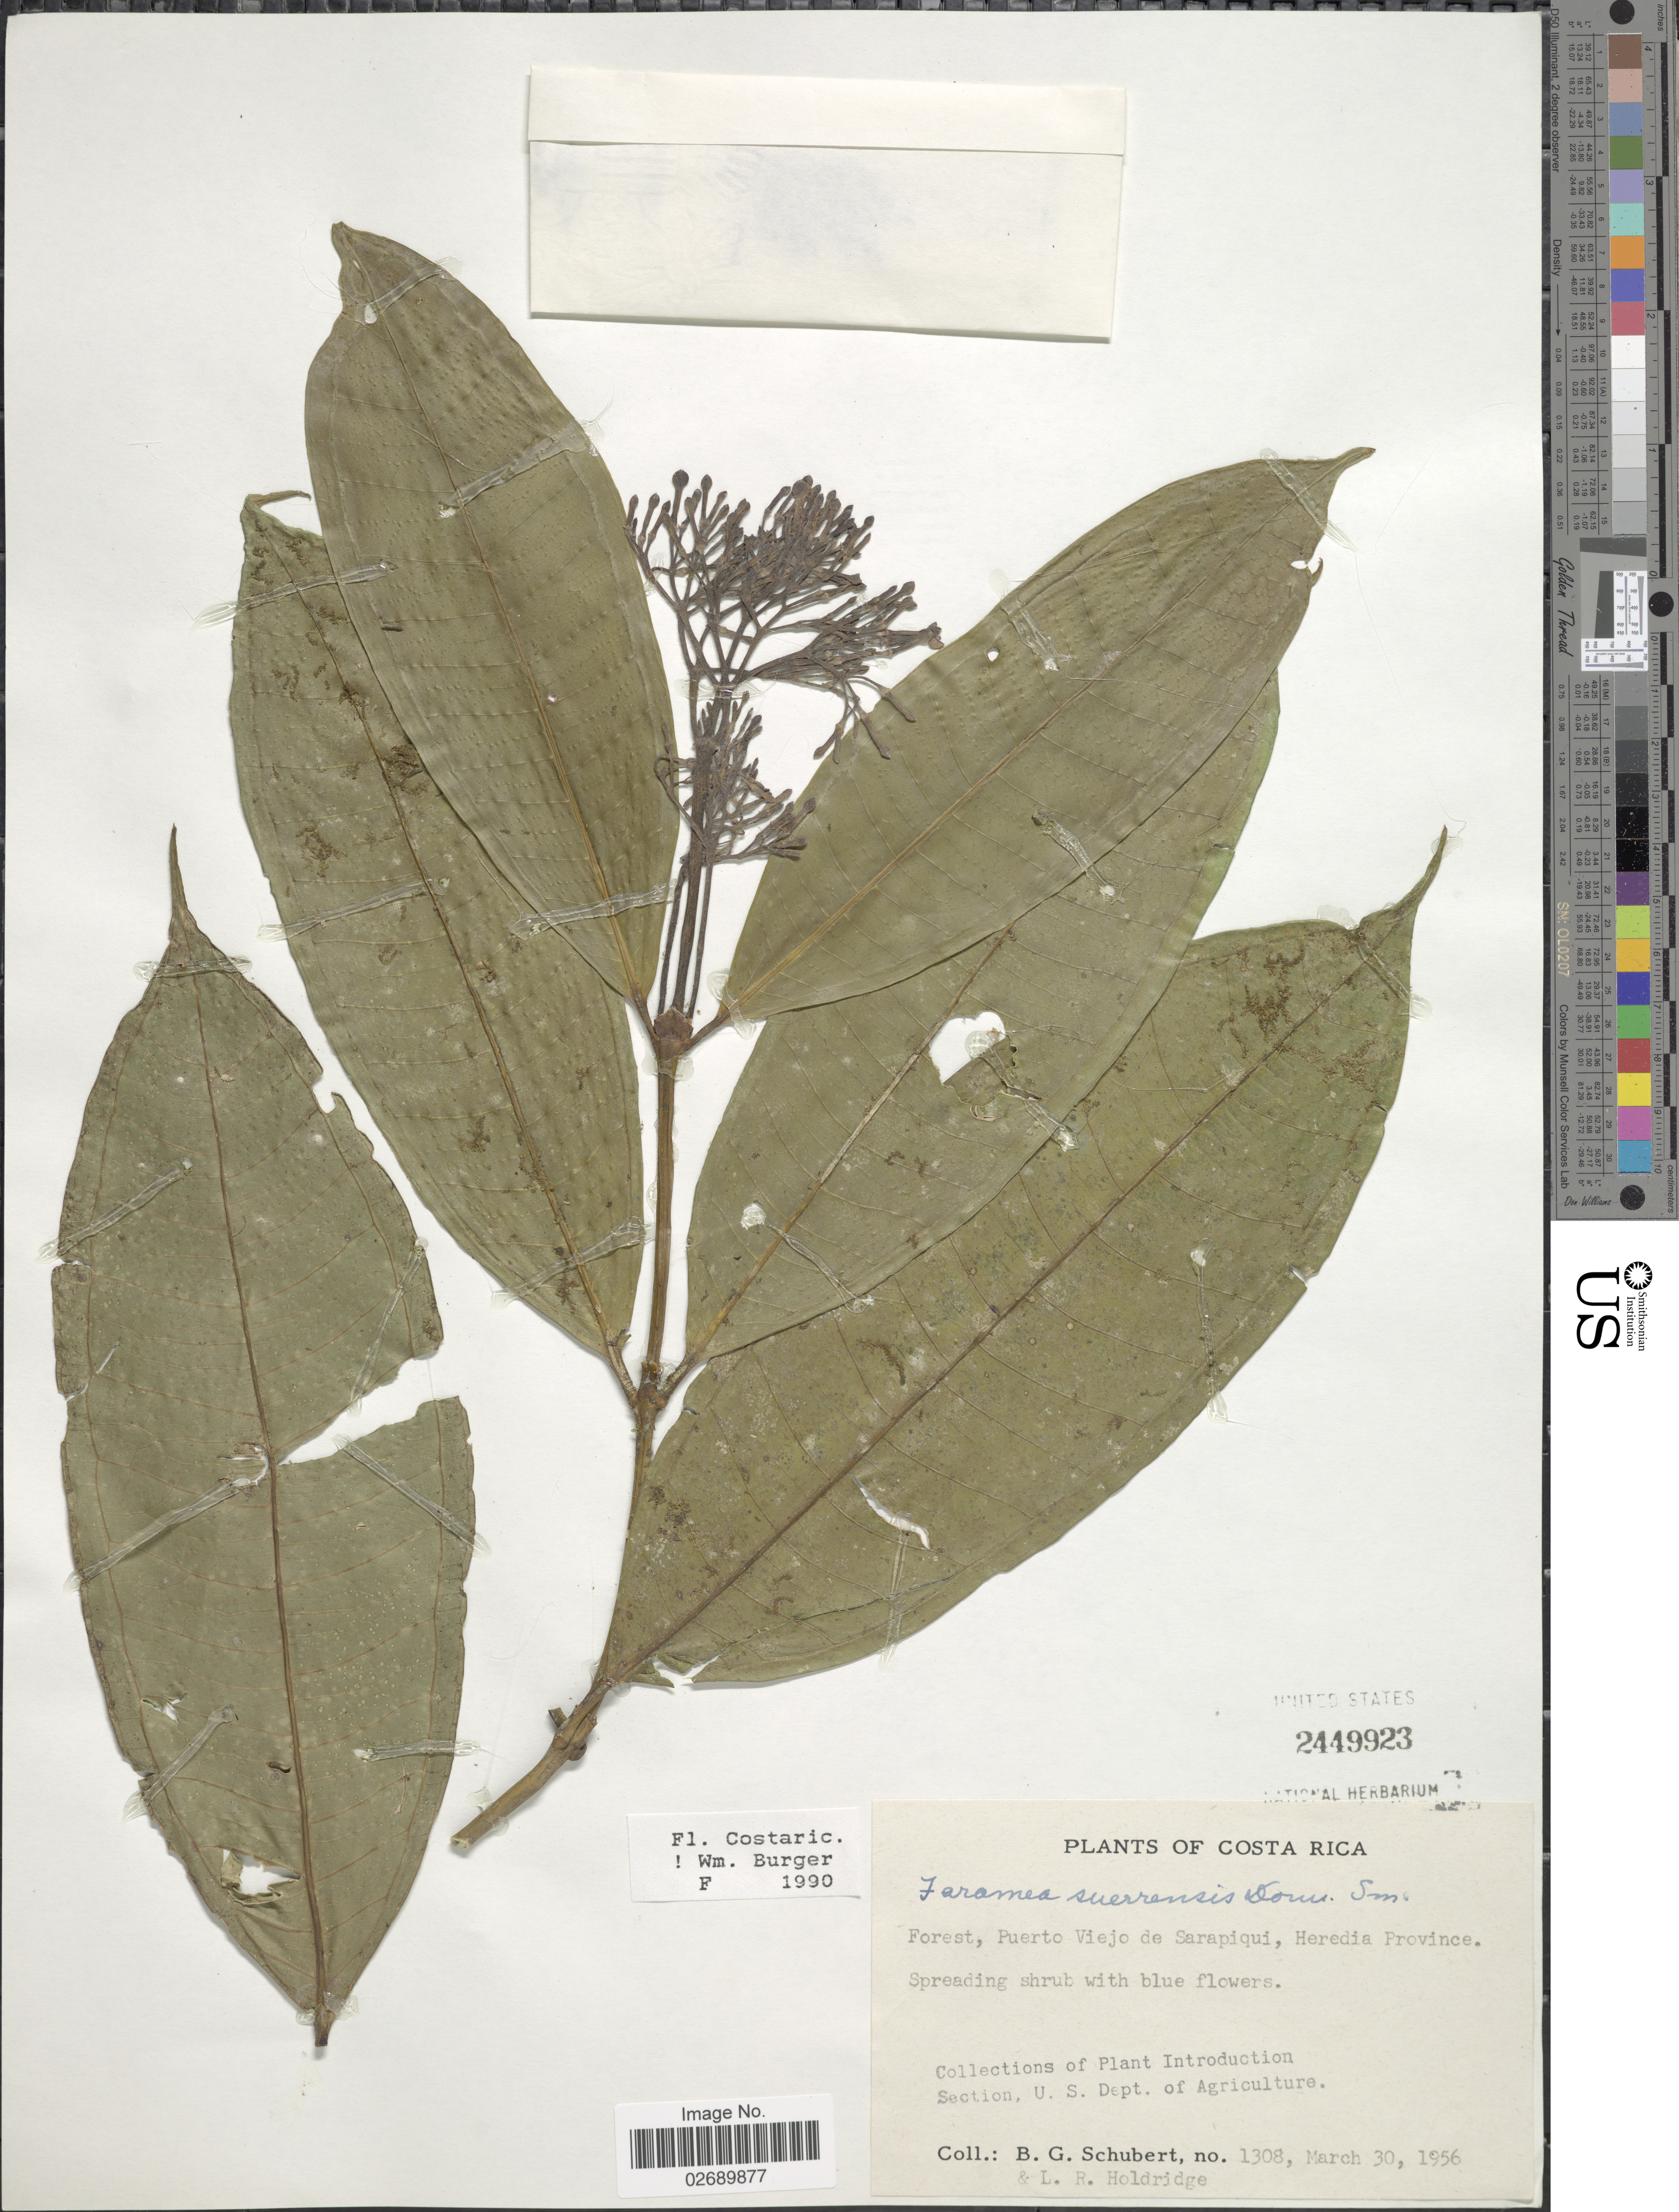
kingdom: Plantae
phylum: Tracheophyta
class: Magnoliopsida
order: Gentianales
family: Rubiaceae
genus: Faramea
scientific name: Faramea suerrensis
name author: (Donn. Sm.) Donn. Sm.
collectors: B. Schubert & L. Holdridge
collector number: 1308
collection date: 1956-03-30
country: Costa Rica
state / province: Heredia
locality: Puerto Viejo de Sarapiqui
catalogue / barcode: US 2449923